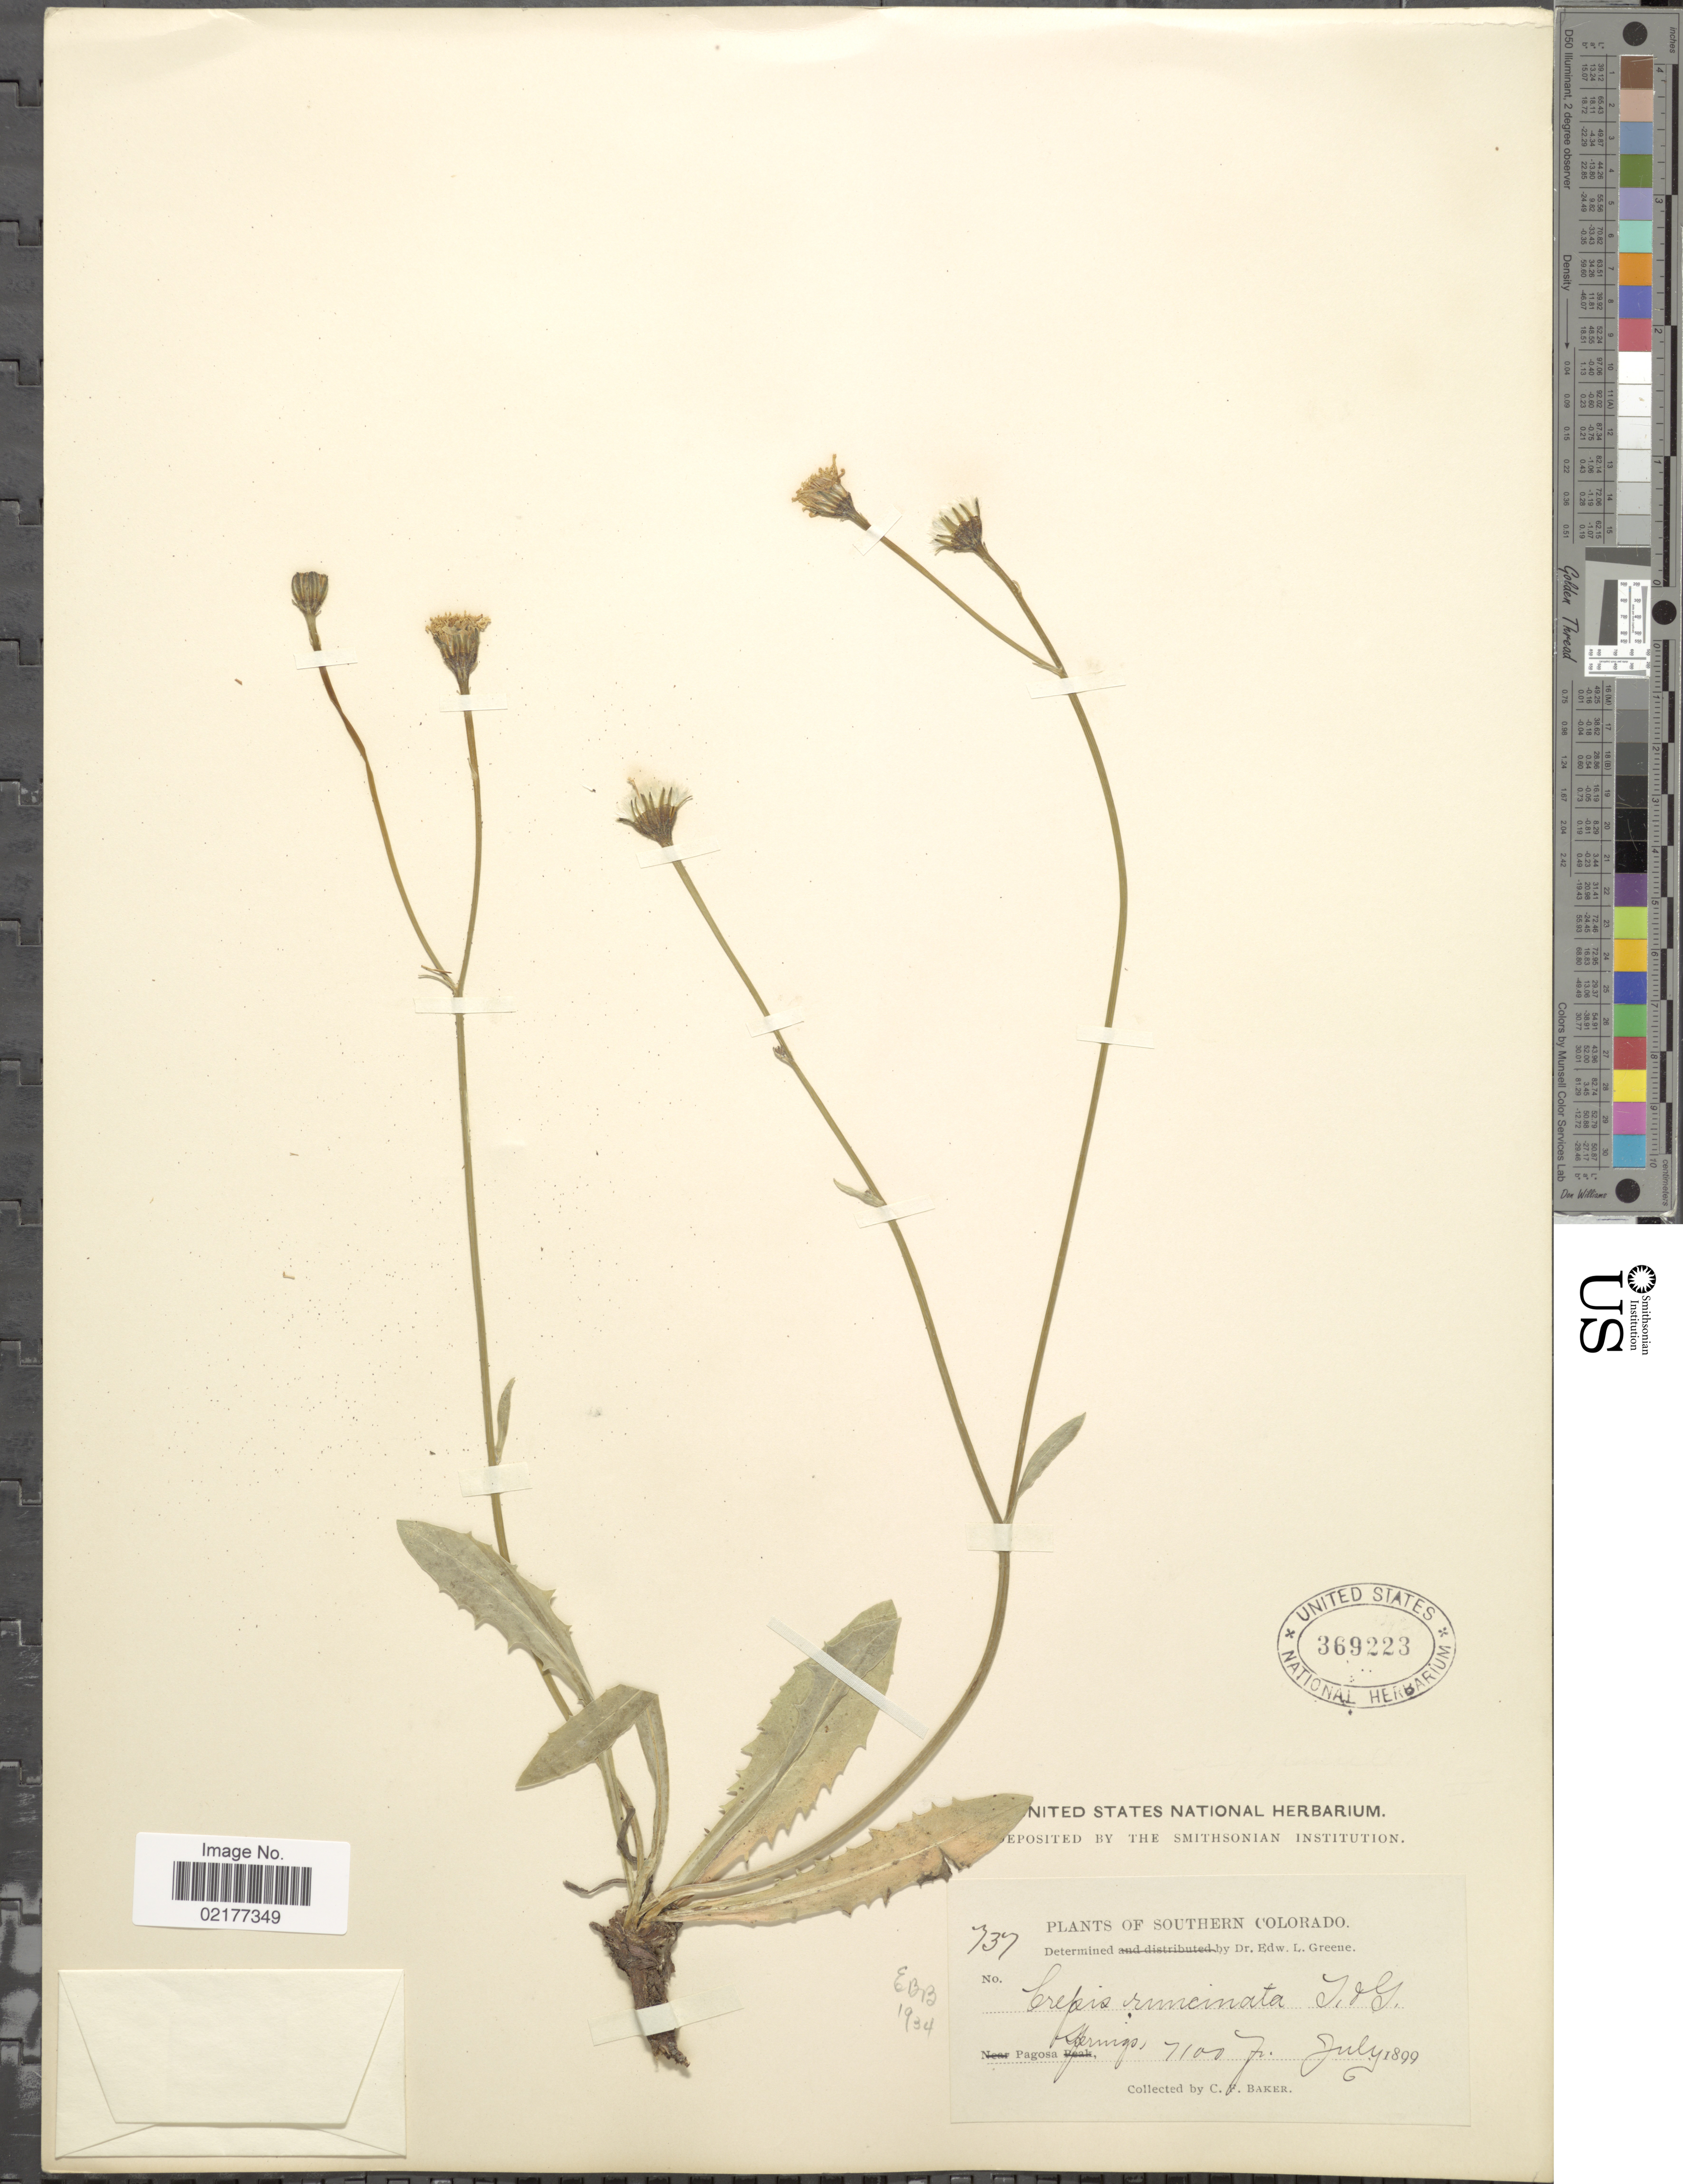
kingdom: Plantae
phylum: Tracheophyta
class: Magnoliopsida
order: Asterales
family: Asteraceae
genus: Crepis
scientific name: Crepis runcinata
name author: Torr. & A. Gray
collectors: C. F. Baker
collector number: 737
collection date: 1899-07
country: United States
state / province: Colorado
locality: Southern Colorado, Pagosa Springs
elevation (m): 2164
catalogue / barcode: US 369223